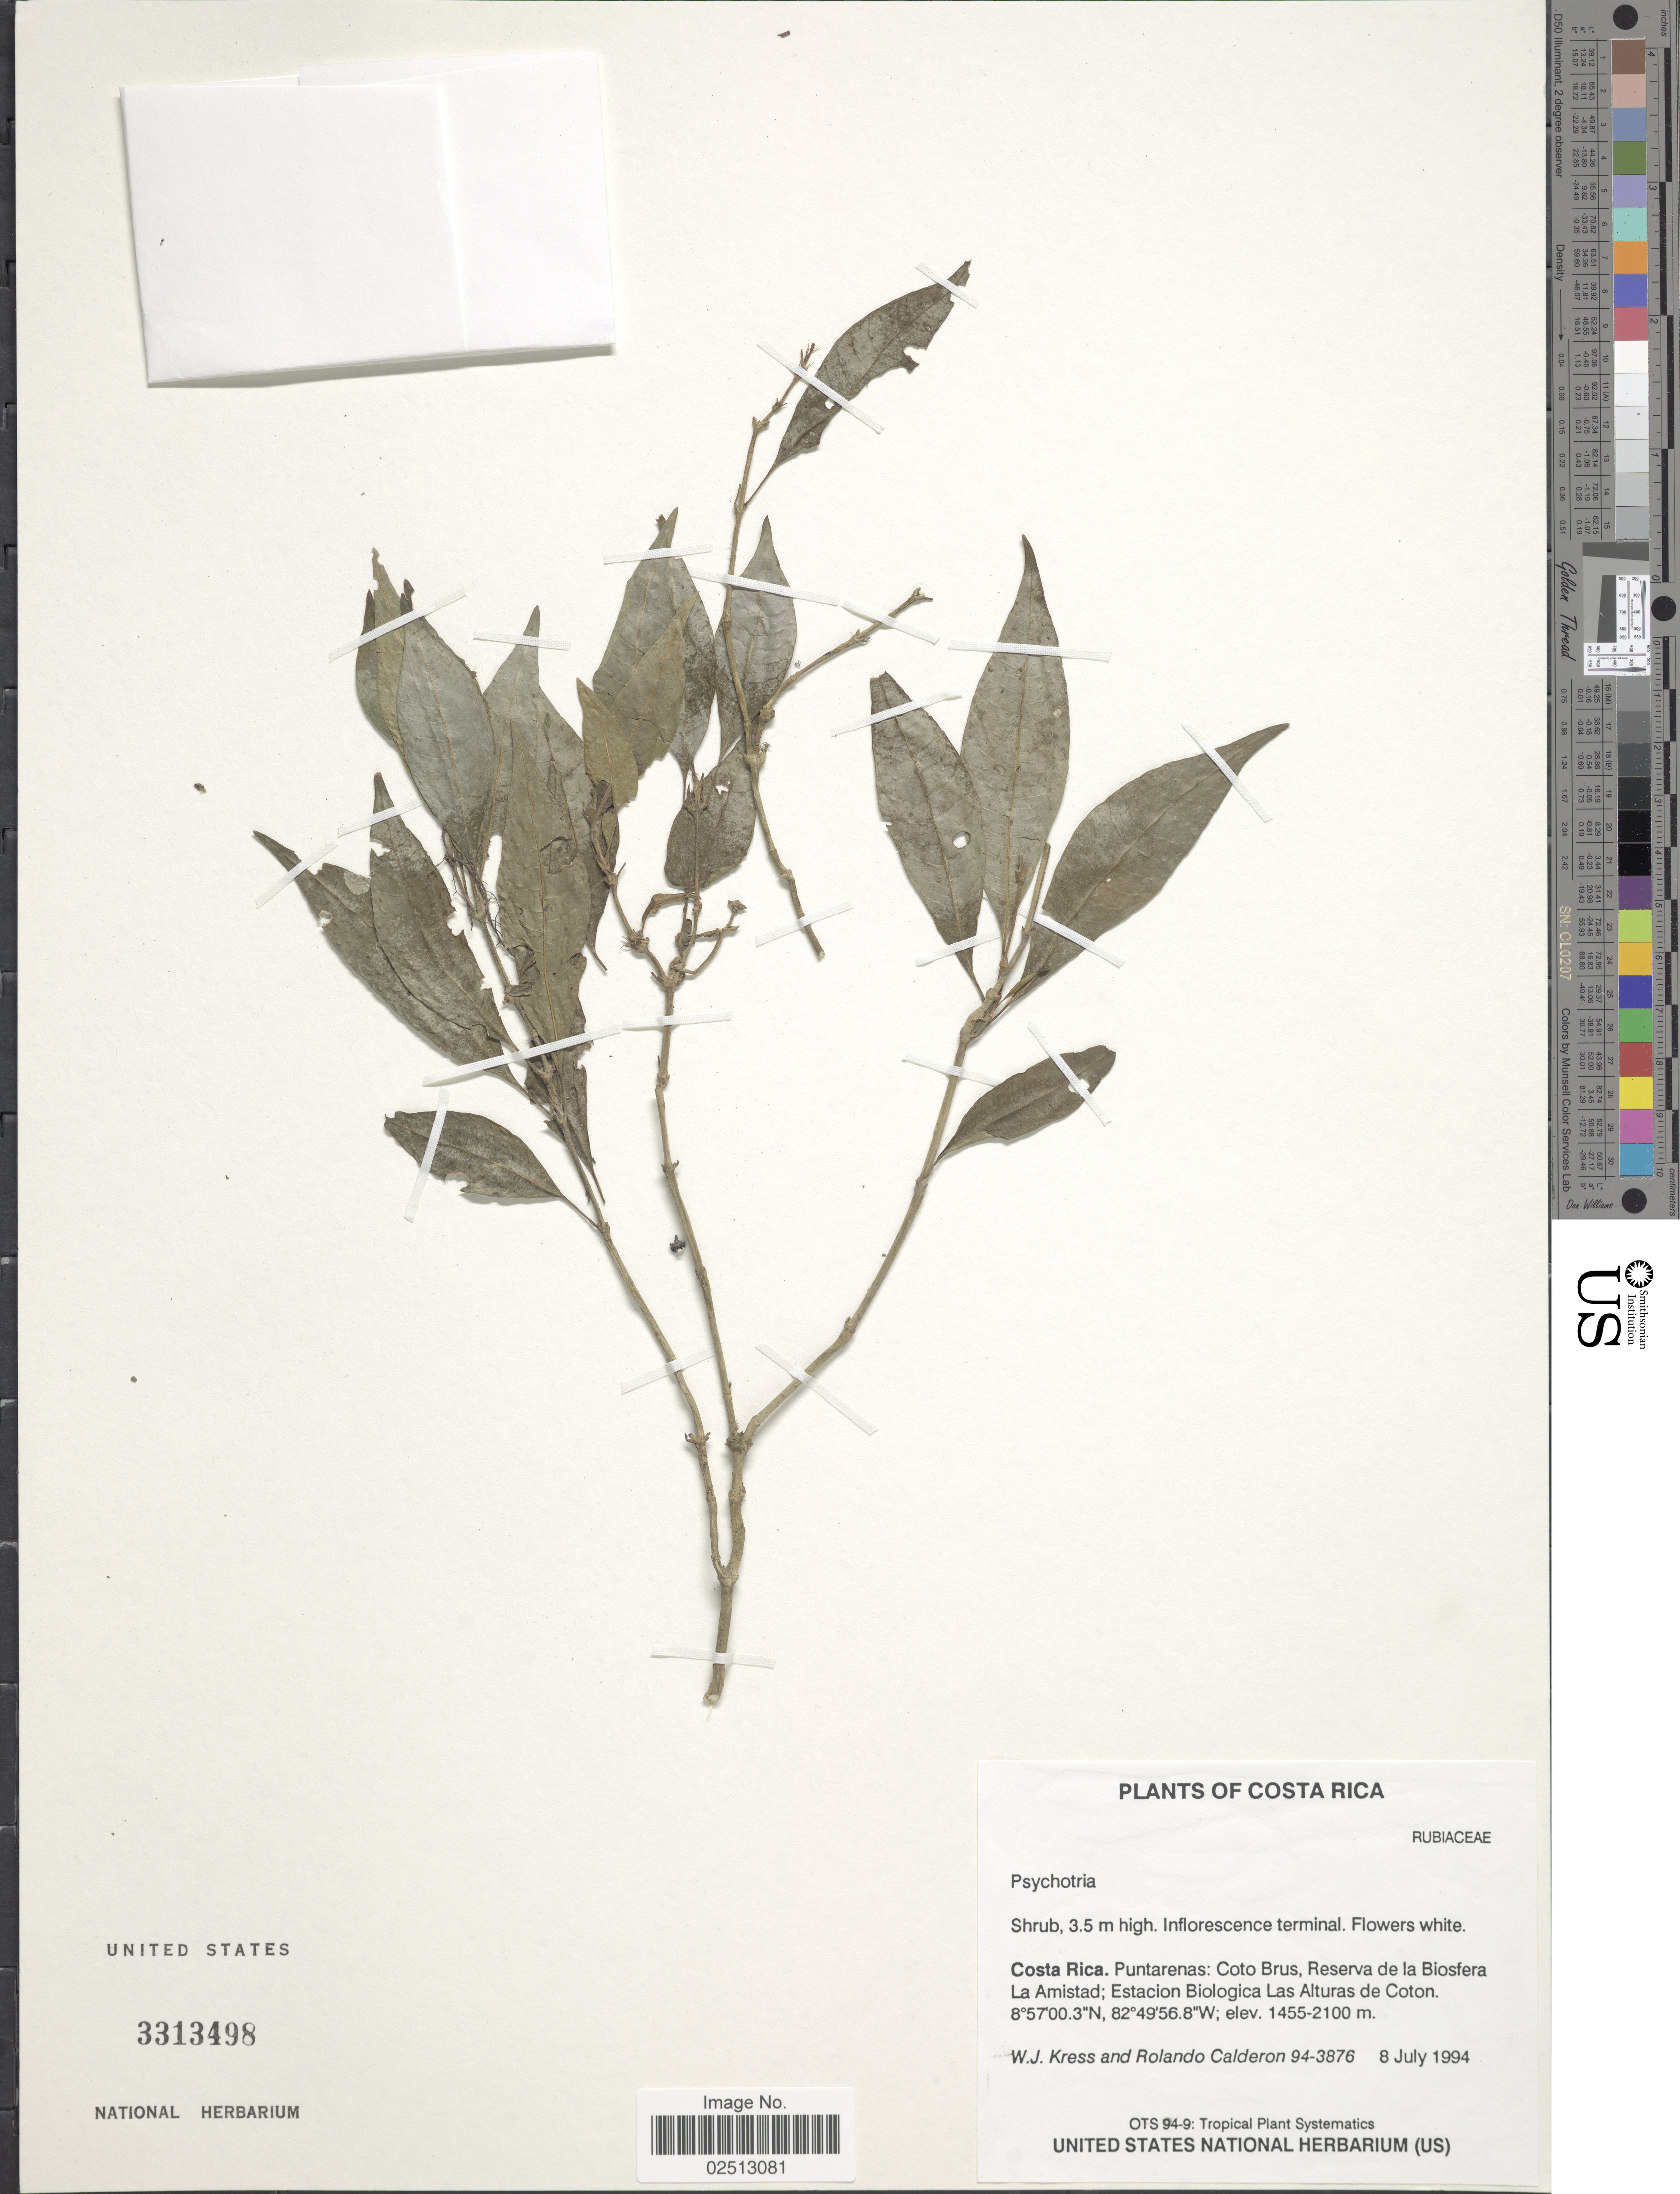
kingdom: Plantae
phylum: Tracheophyta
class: Magnoliopsida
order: Gentianales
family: Rubiaceae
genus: Psychotria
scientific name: Psychotria sp.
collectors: W. J. Kress & R. Calderon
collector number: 94-3876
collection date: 1994-08-08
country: Costa Rica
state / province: Puntarenas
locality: Costa Rica, Puntarenas: Coto Brus, Reserva de la Biosfera La Amistad; Estacion Biologica Las Alturas de Coton.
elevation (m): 1455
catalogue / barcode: US 3313498